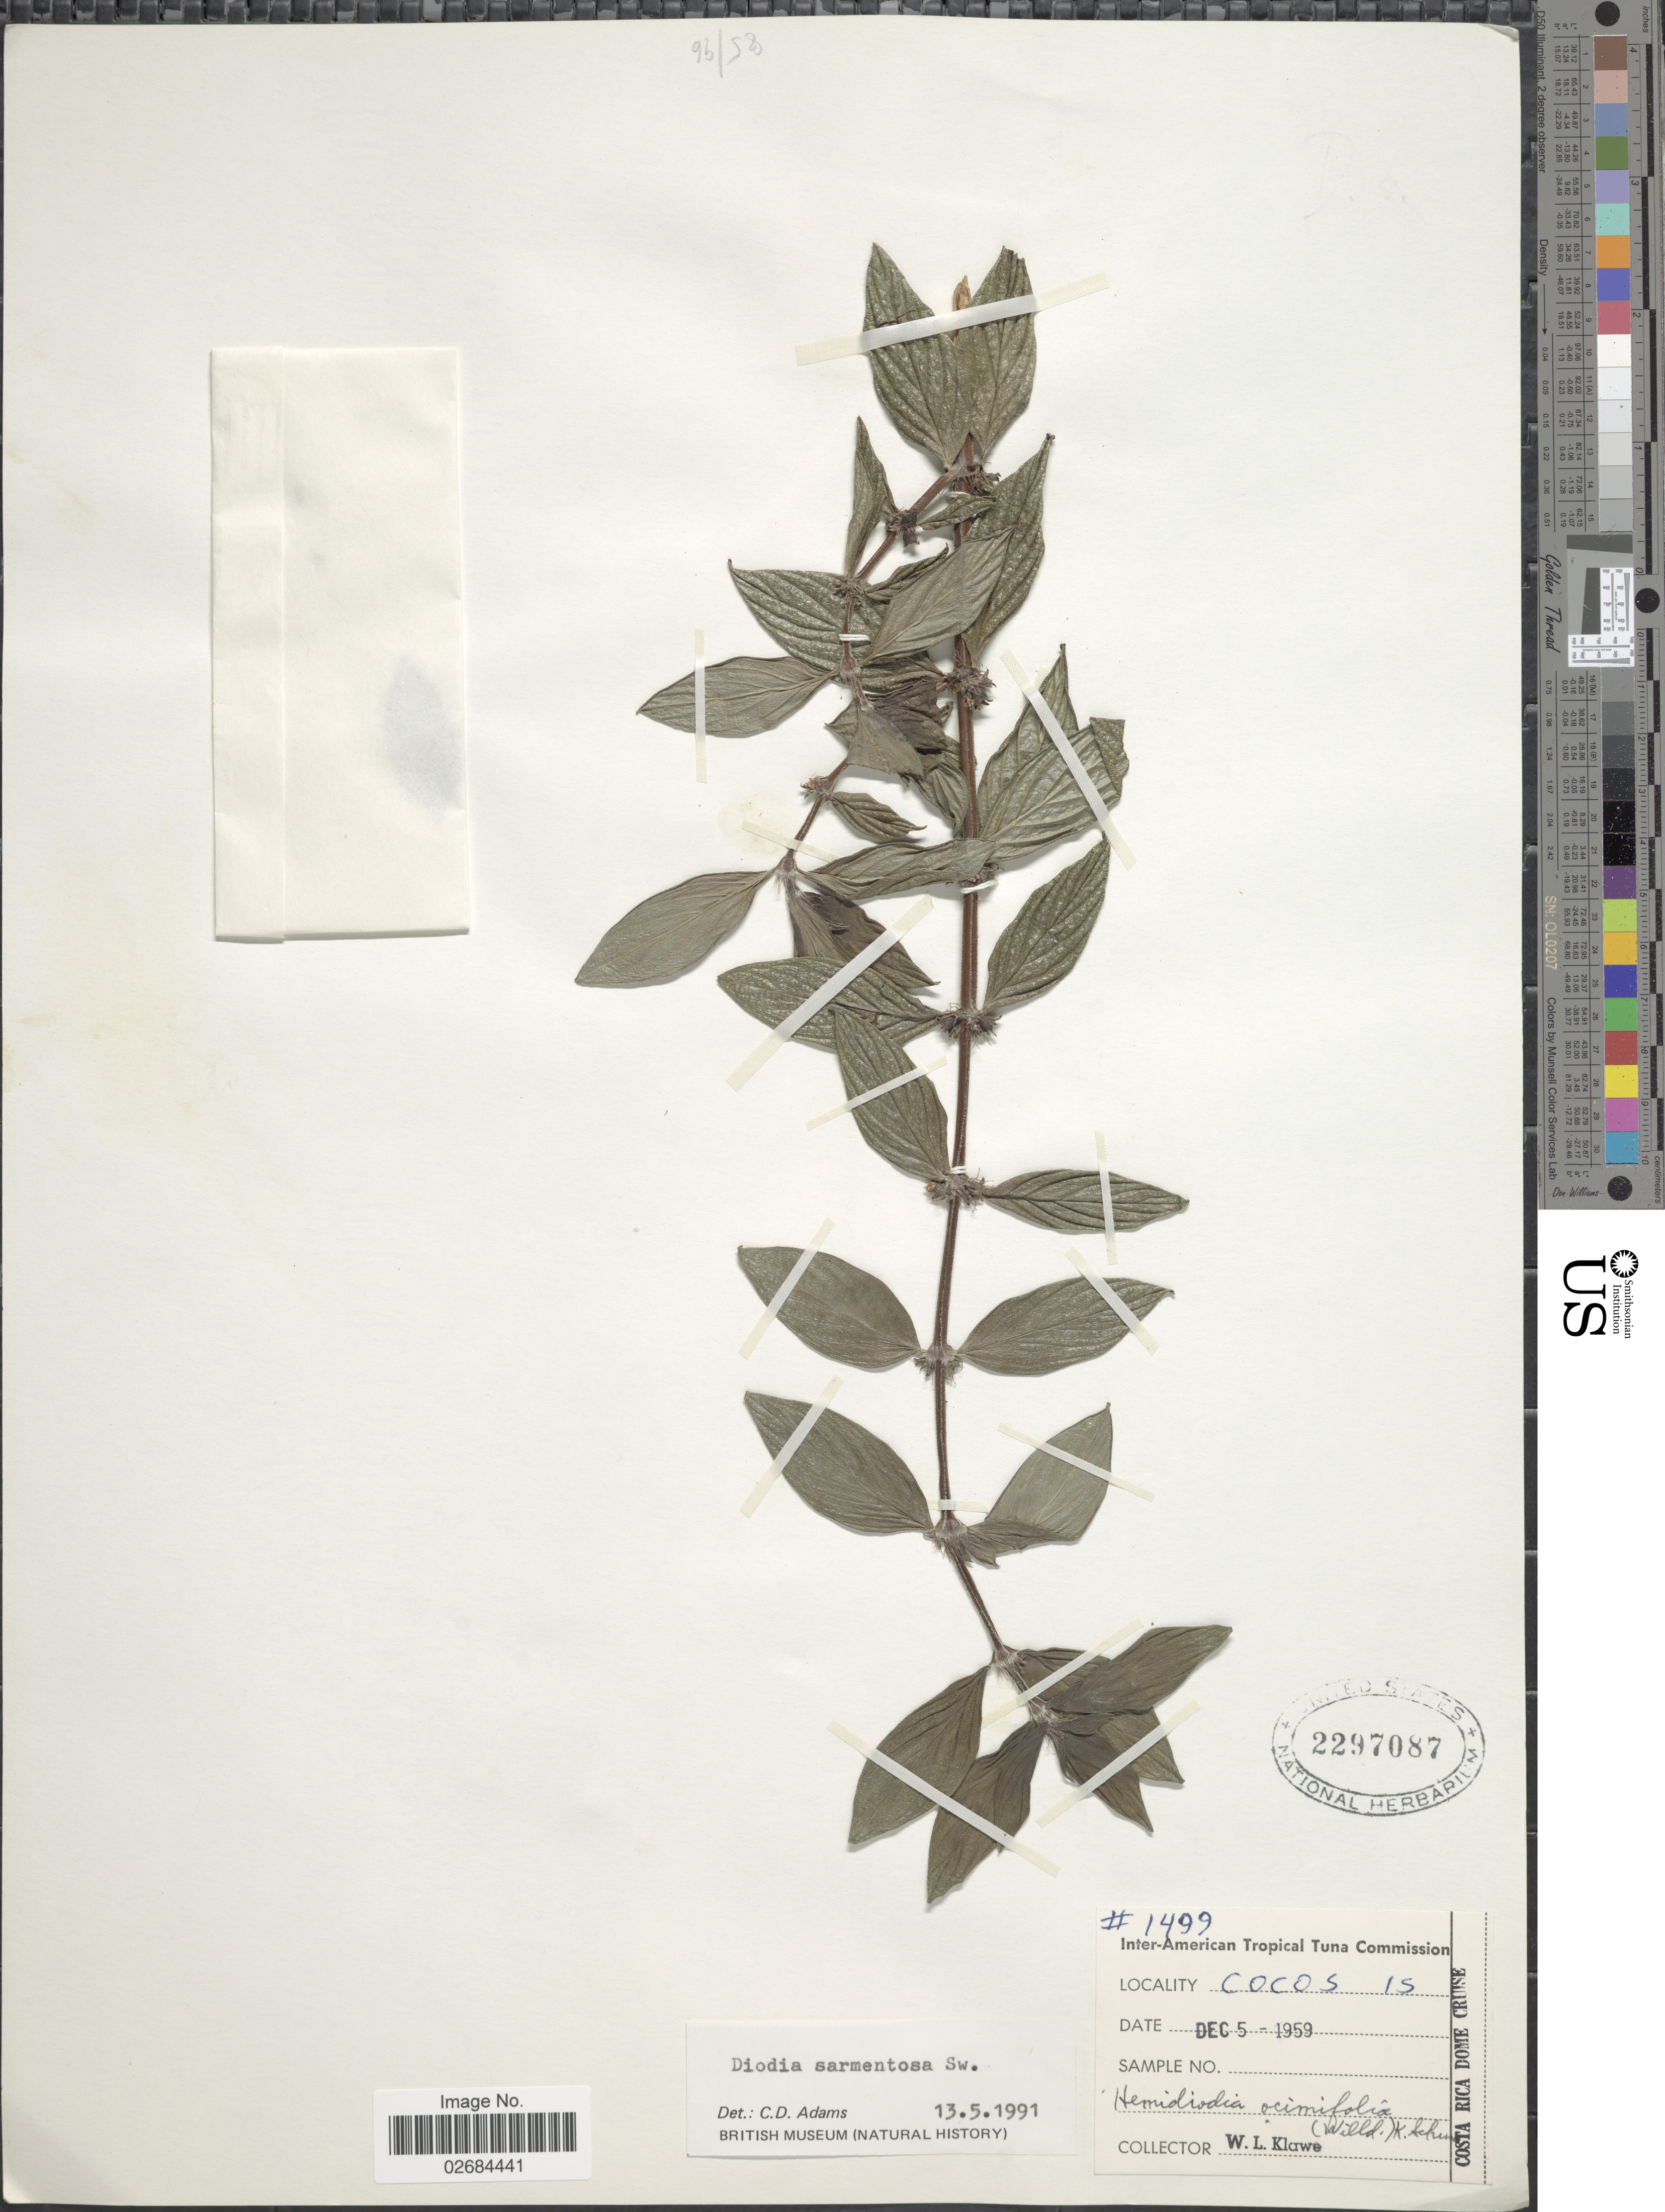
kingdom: Plantae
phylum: Tracheophyta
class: Magnoliopsida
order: Gentianales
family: Rubiaceae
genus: Diodia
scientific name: Diodia sarmentosa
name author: Sw.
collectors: W. Klawe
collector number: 1499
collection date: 1959-12-05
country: Costa Rica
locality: Cocos Is.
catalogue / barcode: US 2297087